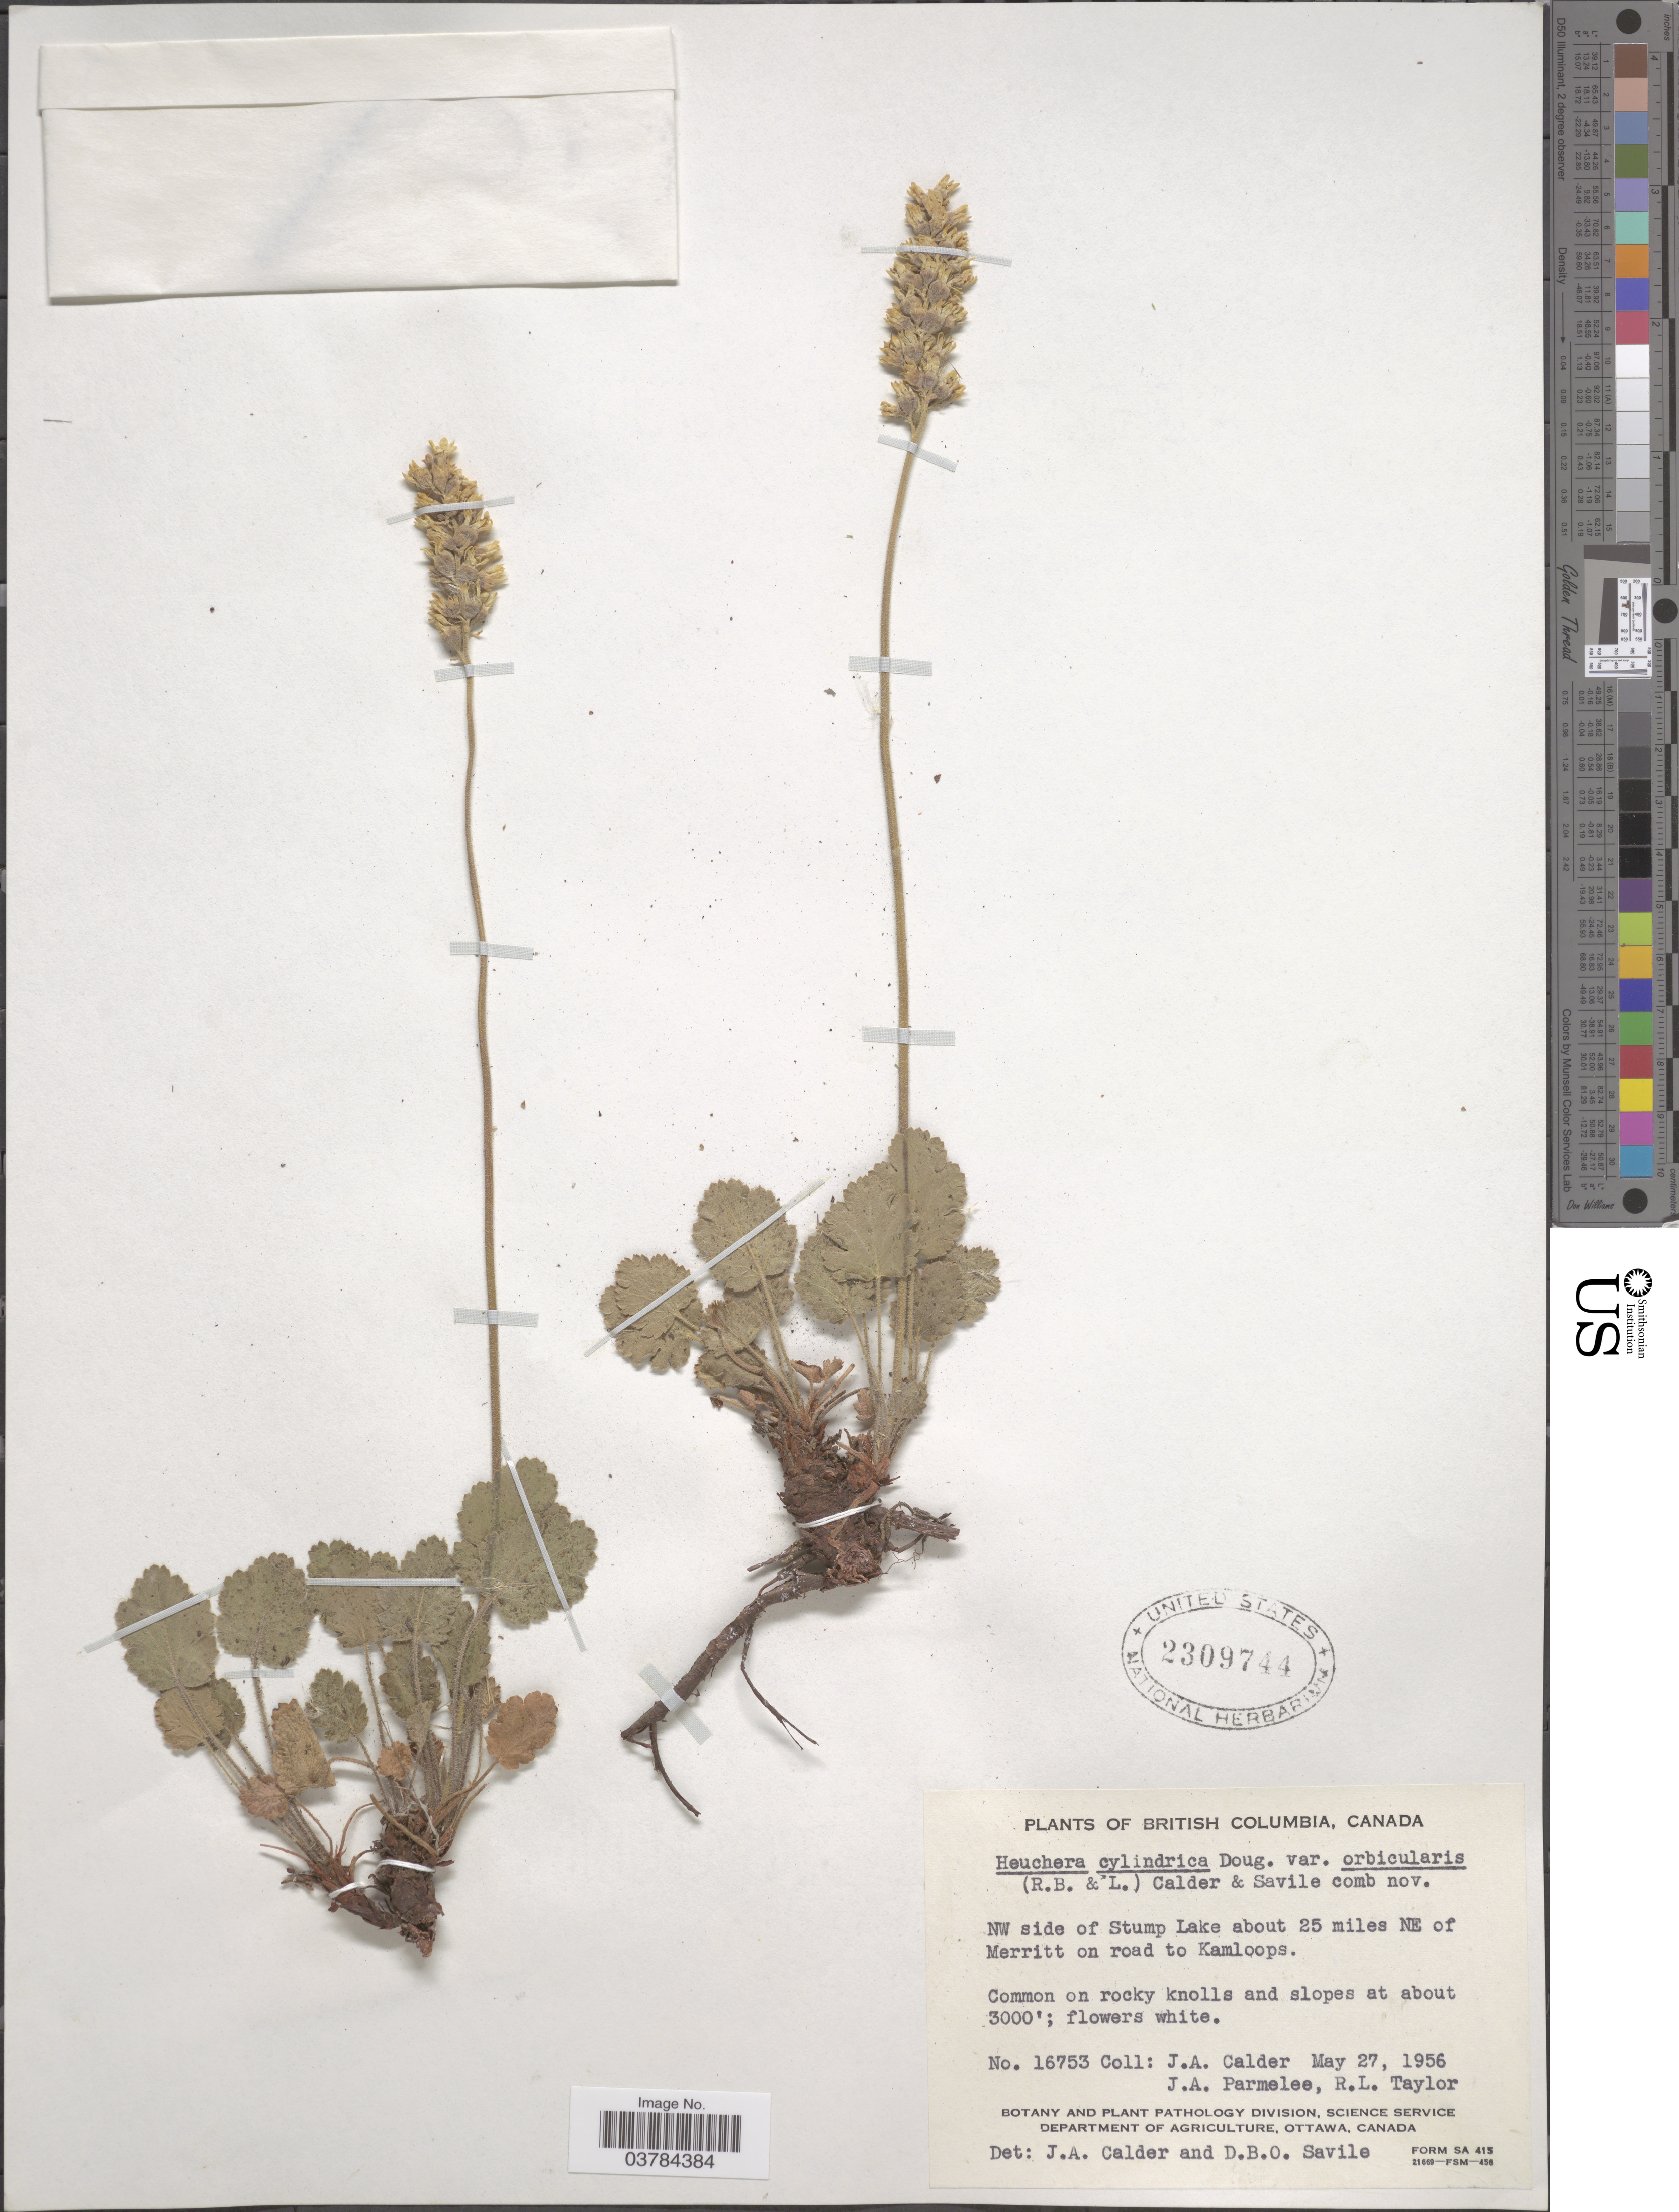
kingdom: Plantae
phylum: Tracheophyta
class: Magnoliopsida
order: Saxifragales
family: Saxifragaceae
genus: Heuchera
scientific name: Heuchera cylindrica var. orbicaulis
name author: (Rosend. et al.) Calder & Savile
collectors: J. A. Calder, J. A. Parmelee & R. Taylor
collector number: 16753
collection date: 1956-05-27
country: Canada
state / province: British Columbia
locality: NW side of Stump Lake about 25 miles NE of Merritt on road to Kamloops.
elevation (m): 914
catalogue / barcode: US 2309744